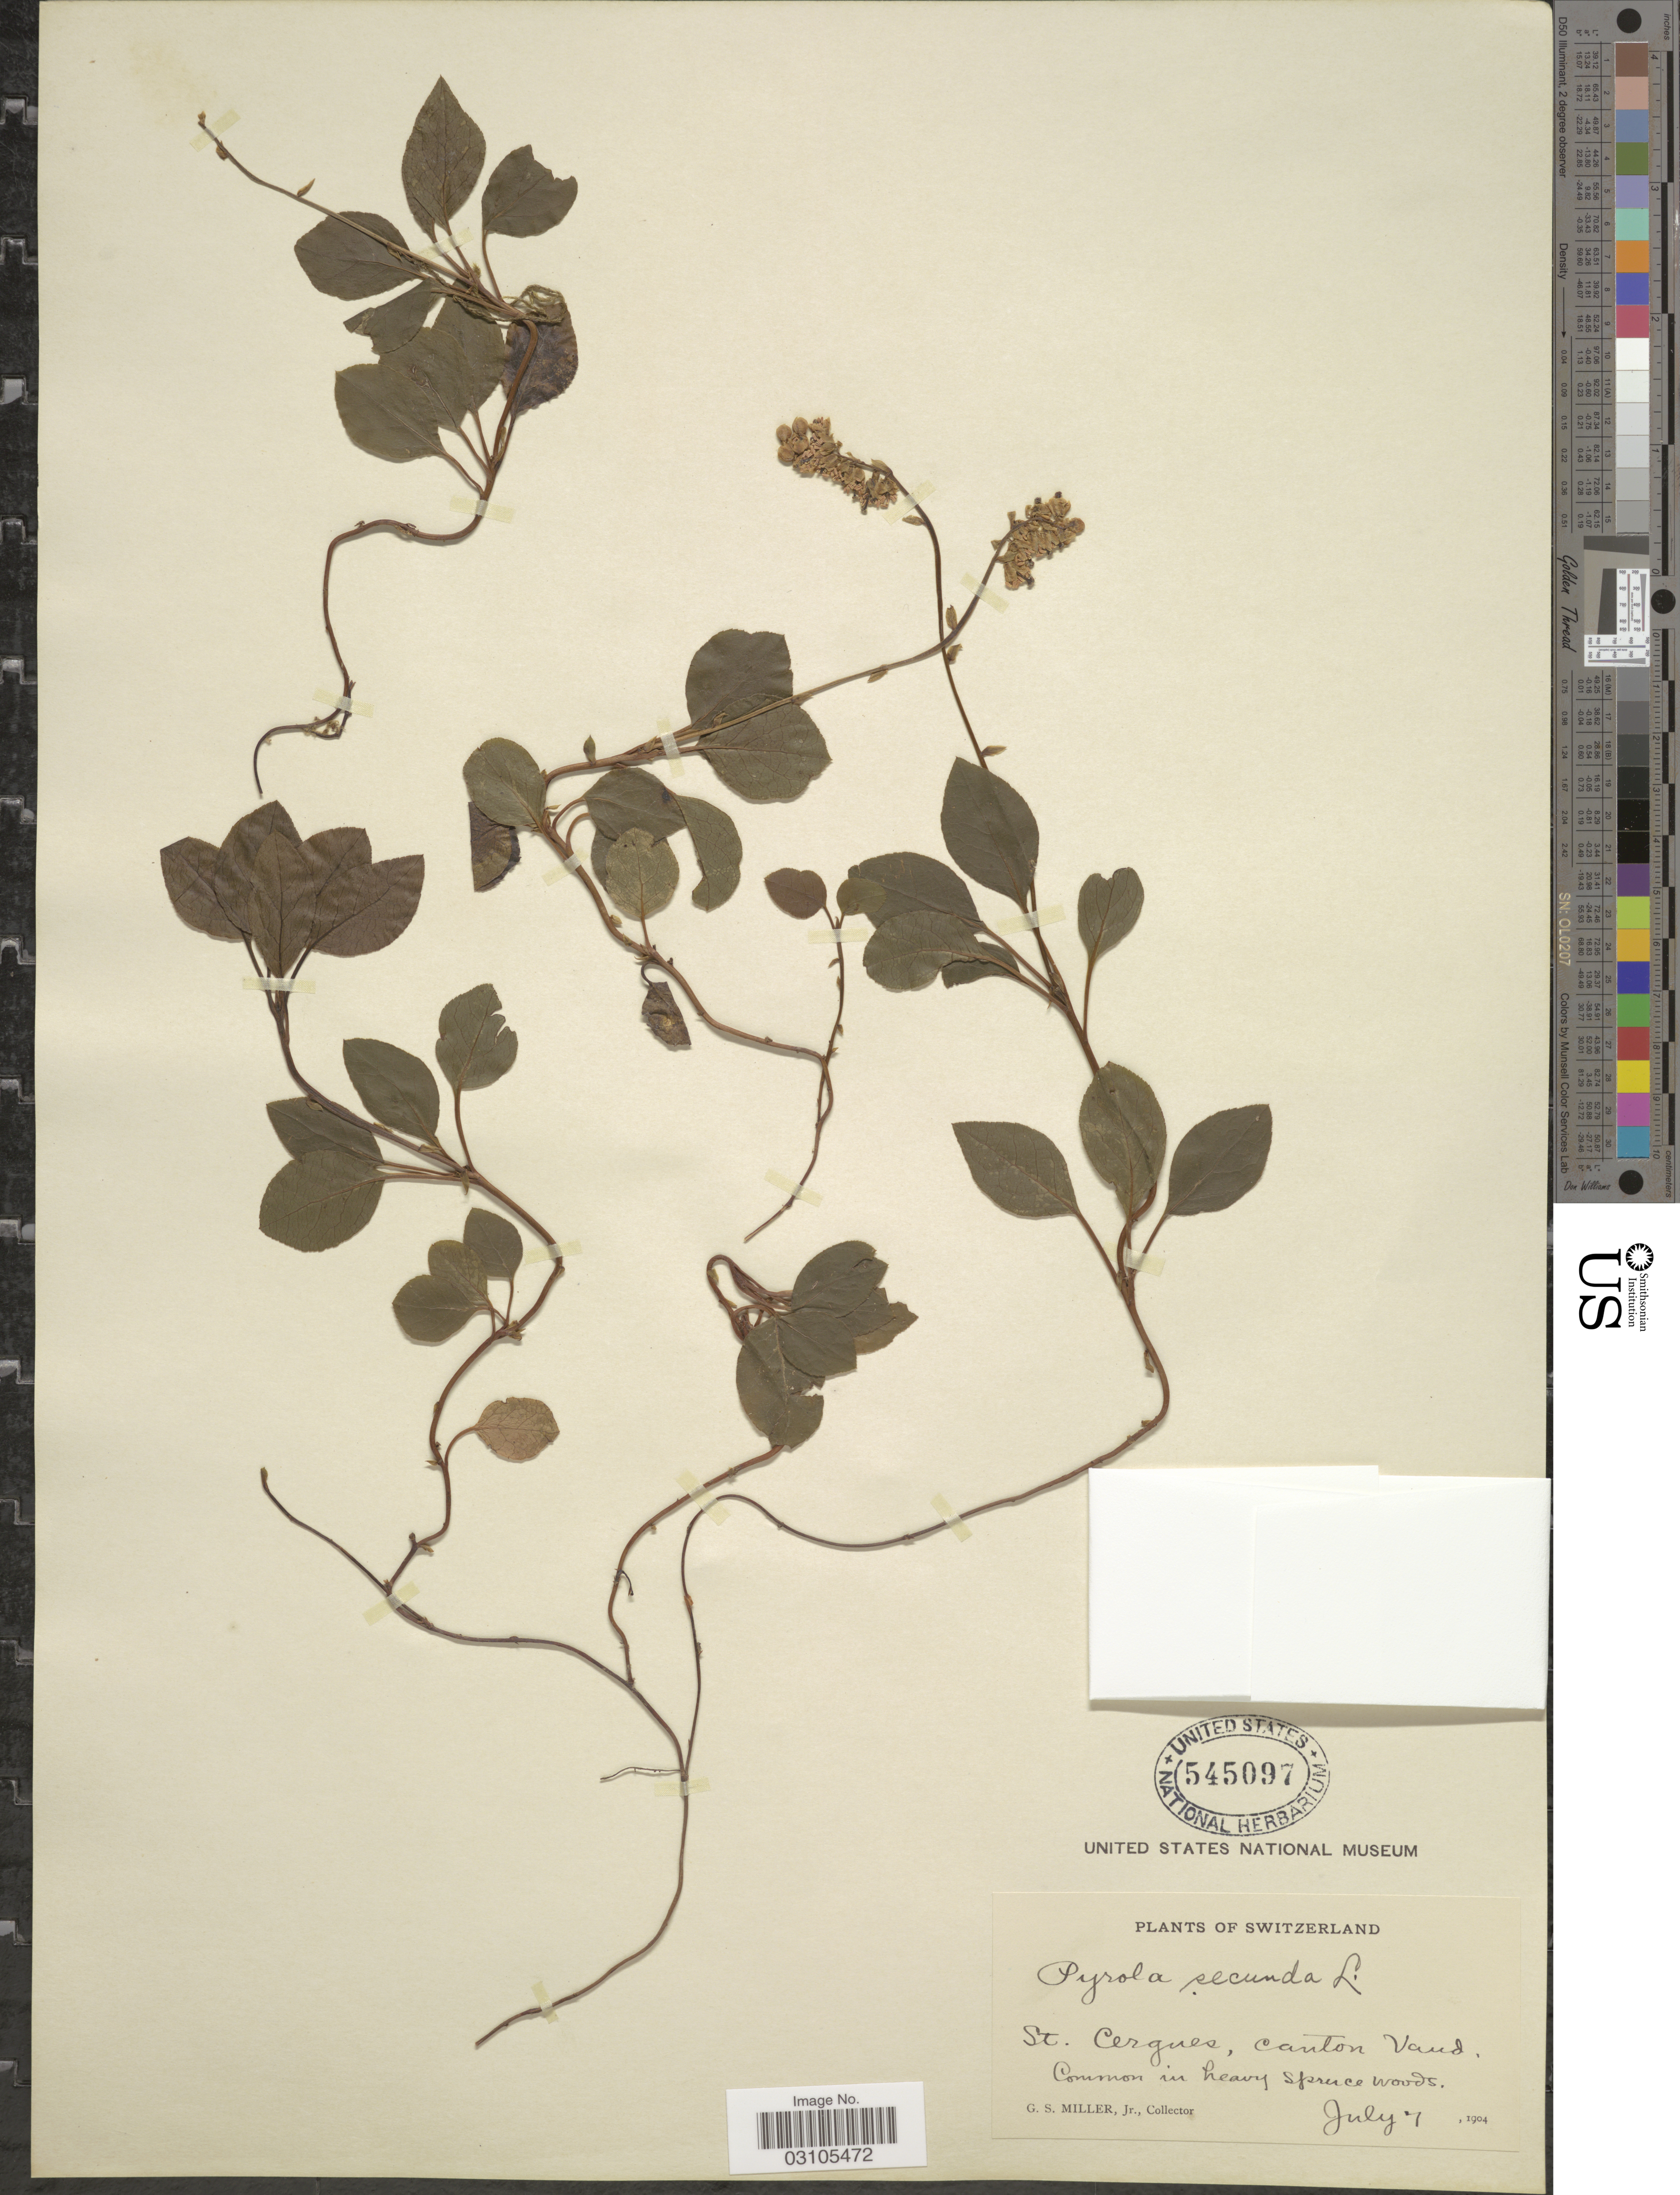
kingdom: Plantae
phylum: Tracheophyta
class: Magnoliopsida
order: Ericales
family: Ericaceae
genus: Orthilia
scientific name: Orthilia secunda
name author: (L.) House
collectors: G. S. Miller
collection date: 1904-07-07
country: Switzerland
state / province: Vaud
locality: St. cergues, Canton Vaud.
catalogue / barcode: US 545097